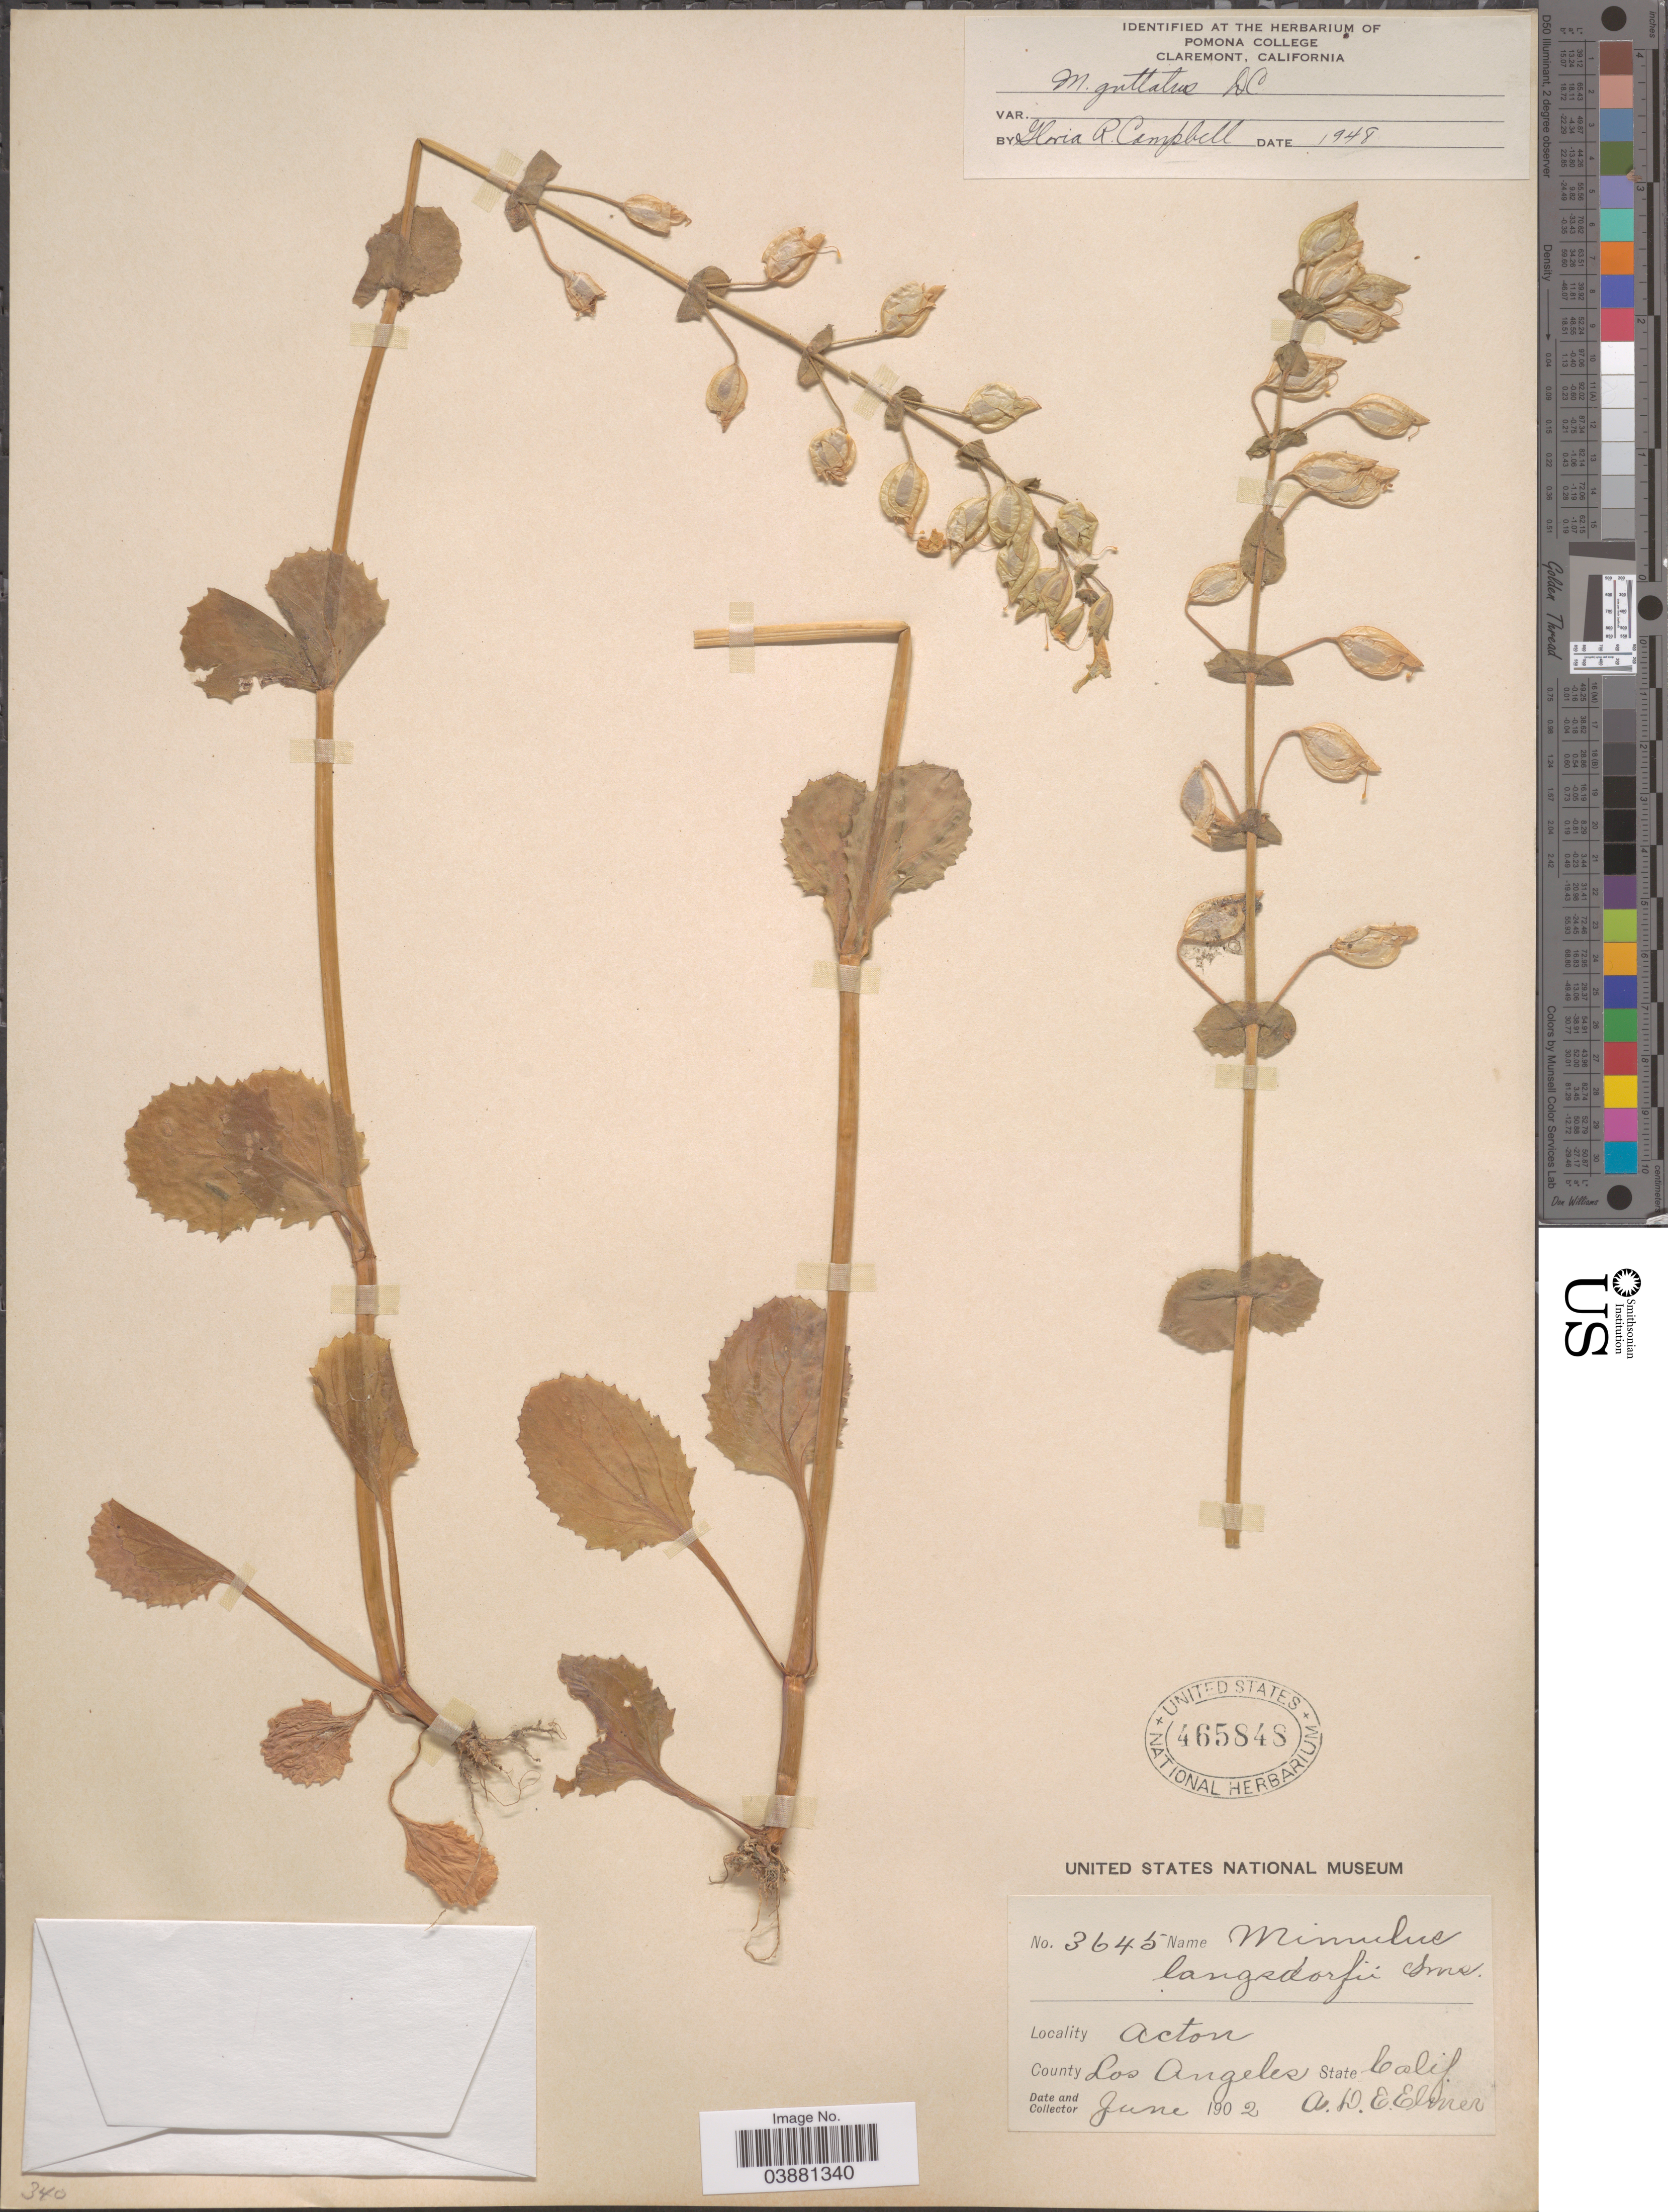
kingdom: Plantae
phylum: Tracheophyta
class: Magnoliopsida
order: Lamiales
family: Phrymaceae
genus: Mimulus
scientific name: Mimulus guttatus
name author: DC.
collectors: A. D. E. Elmer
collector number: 3645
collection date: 1902-06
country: United States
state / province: California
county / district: Los Angeles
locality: Acton. County Los Angeles.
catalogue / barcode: US 465848